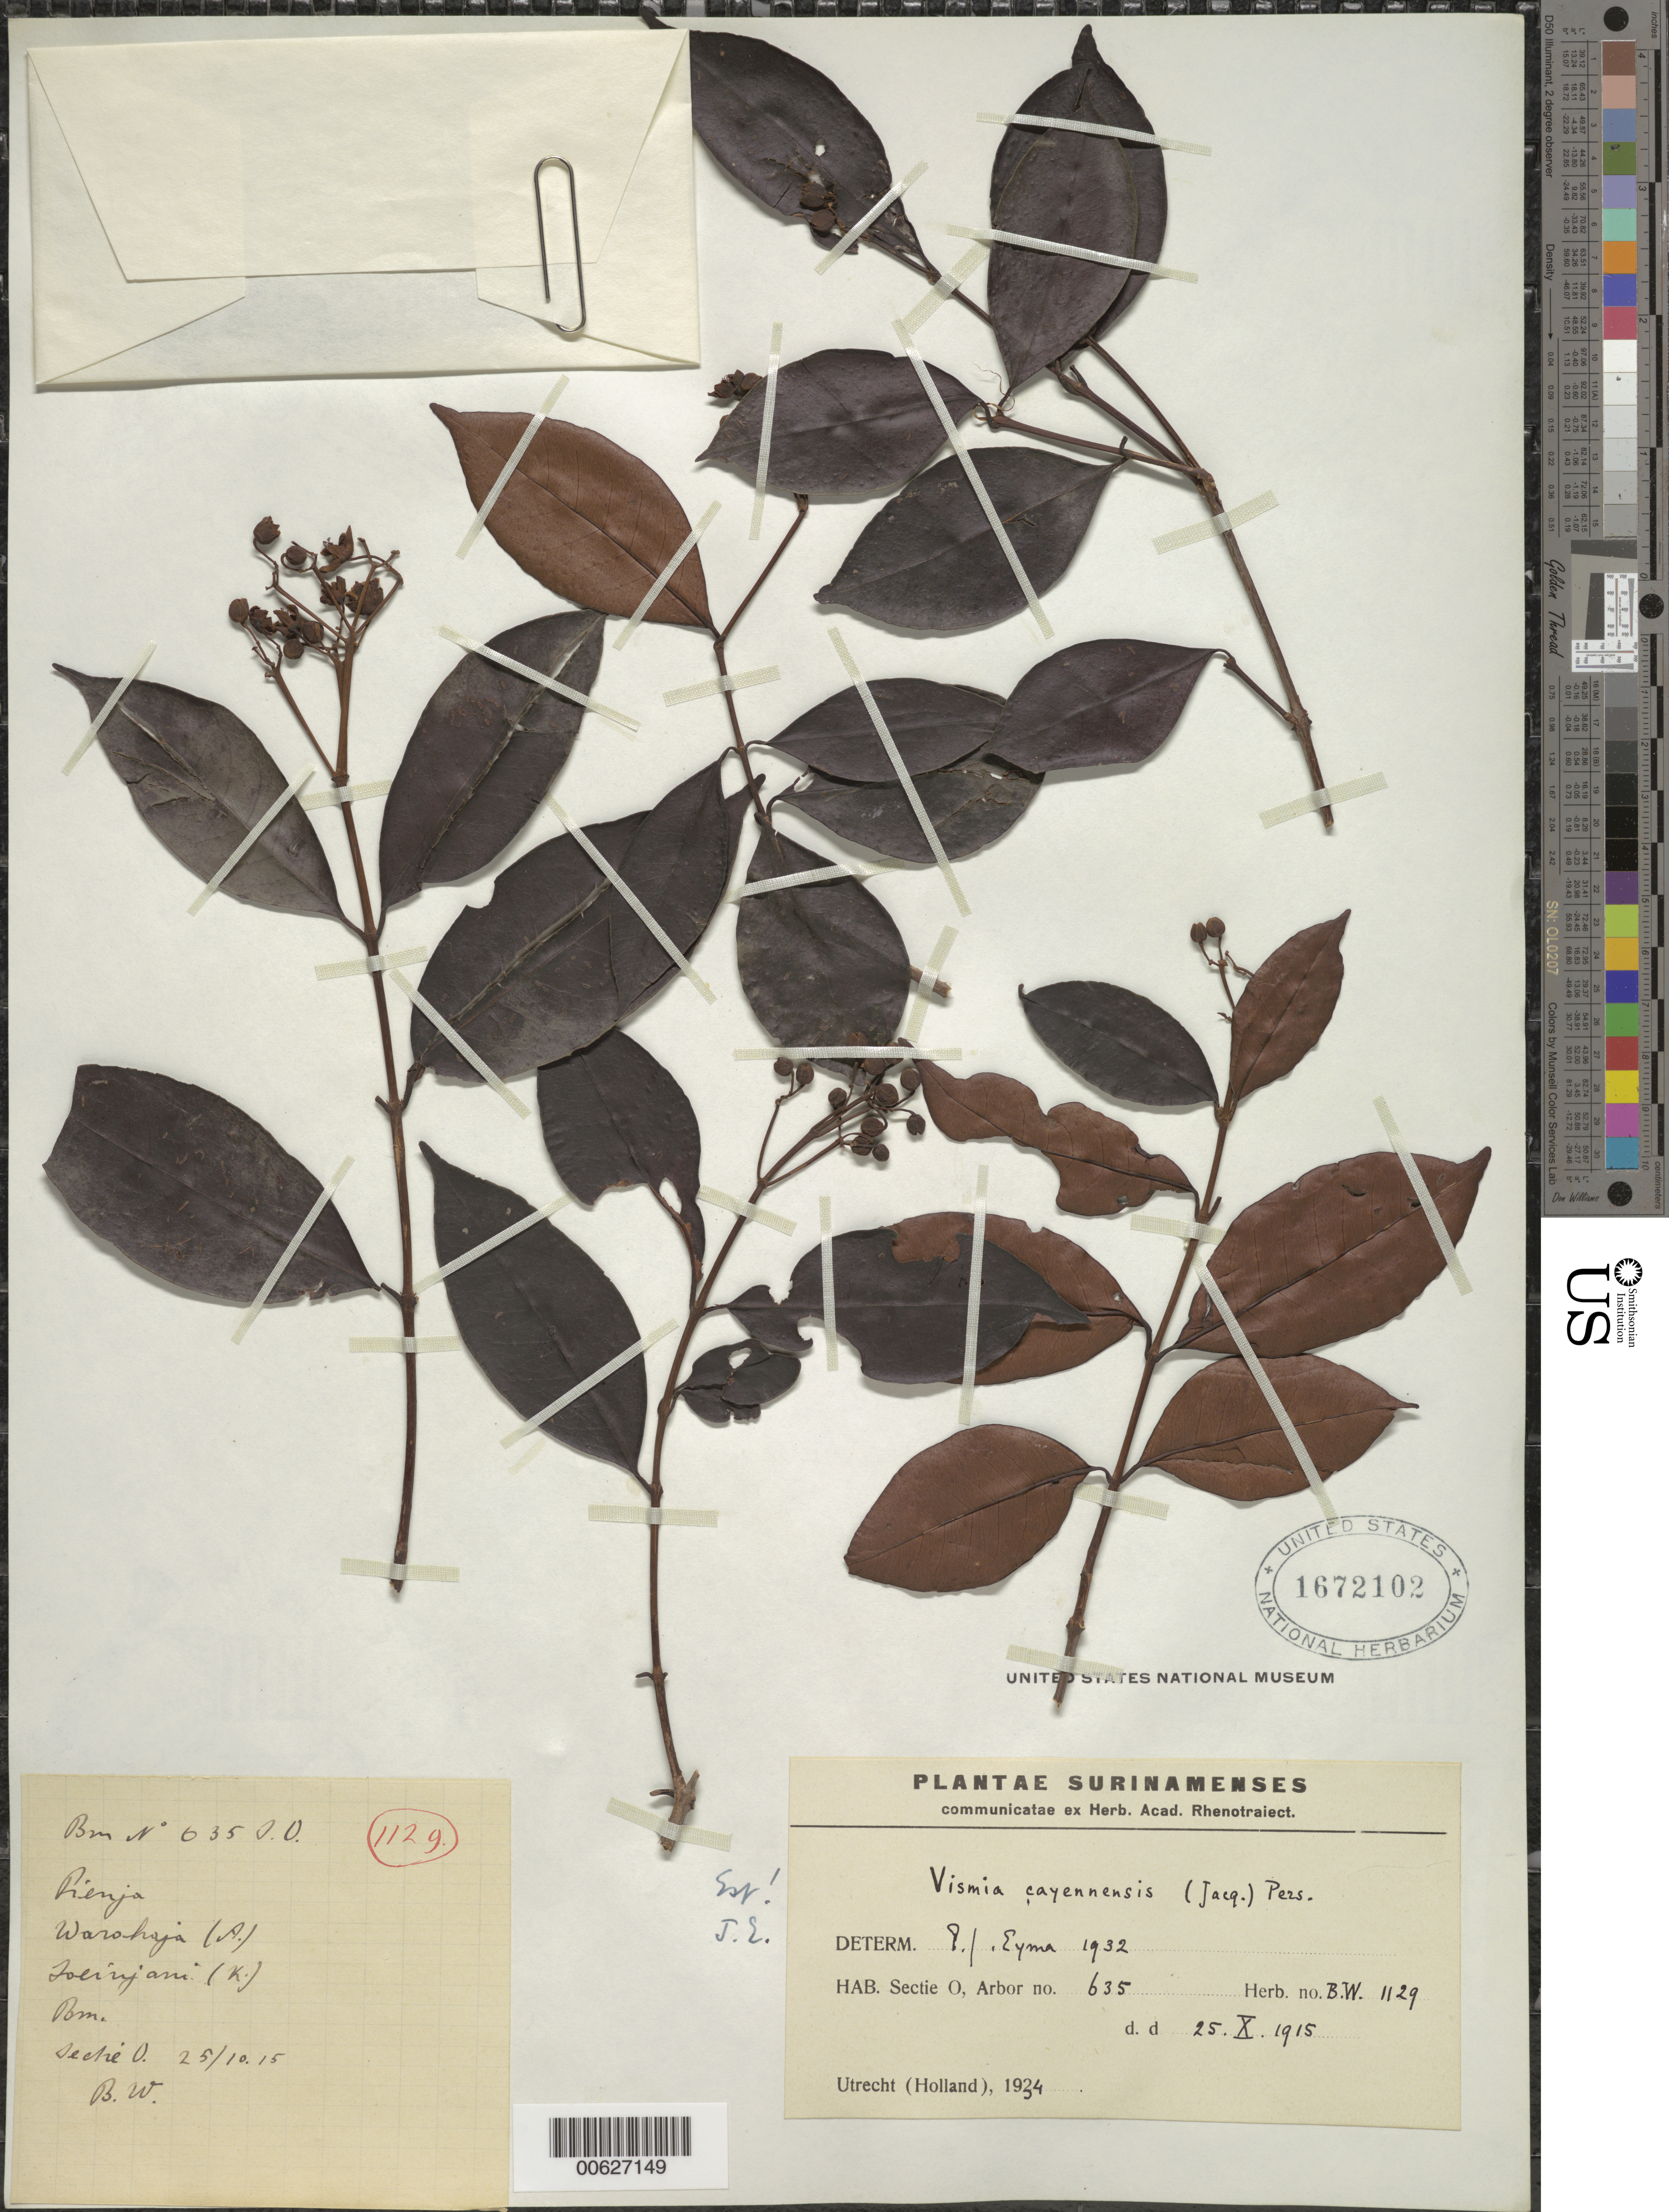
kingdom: Plantae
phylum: Tracheophyta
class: Magnoliopsida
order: Malpighiales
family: Hypericaceae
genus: Vismia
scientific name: Vismia cayennensis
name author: (Jacq.) Pers.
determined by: Eyma, P. J.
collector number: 1129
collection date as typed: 25-Oct-15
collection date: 1915-10-25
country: Suriname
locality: Sectie O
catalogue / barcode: US 1672102